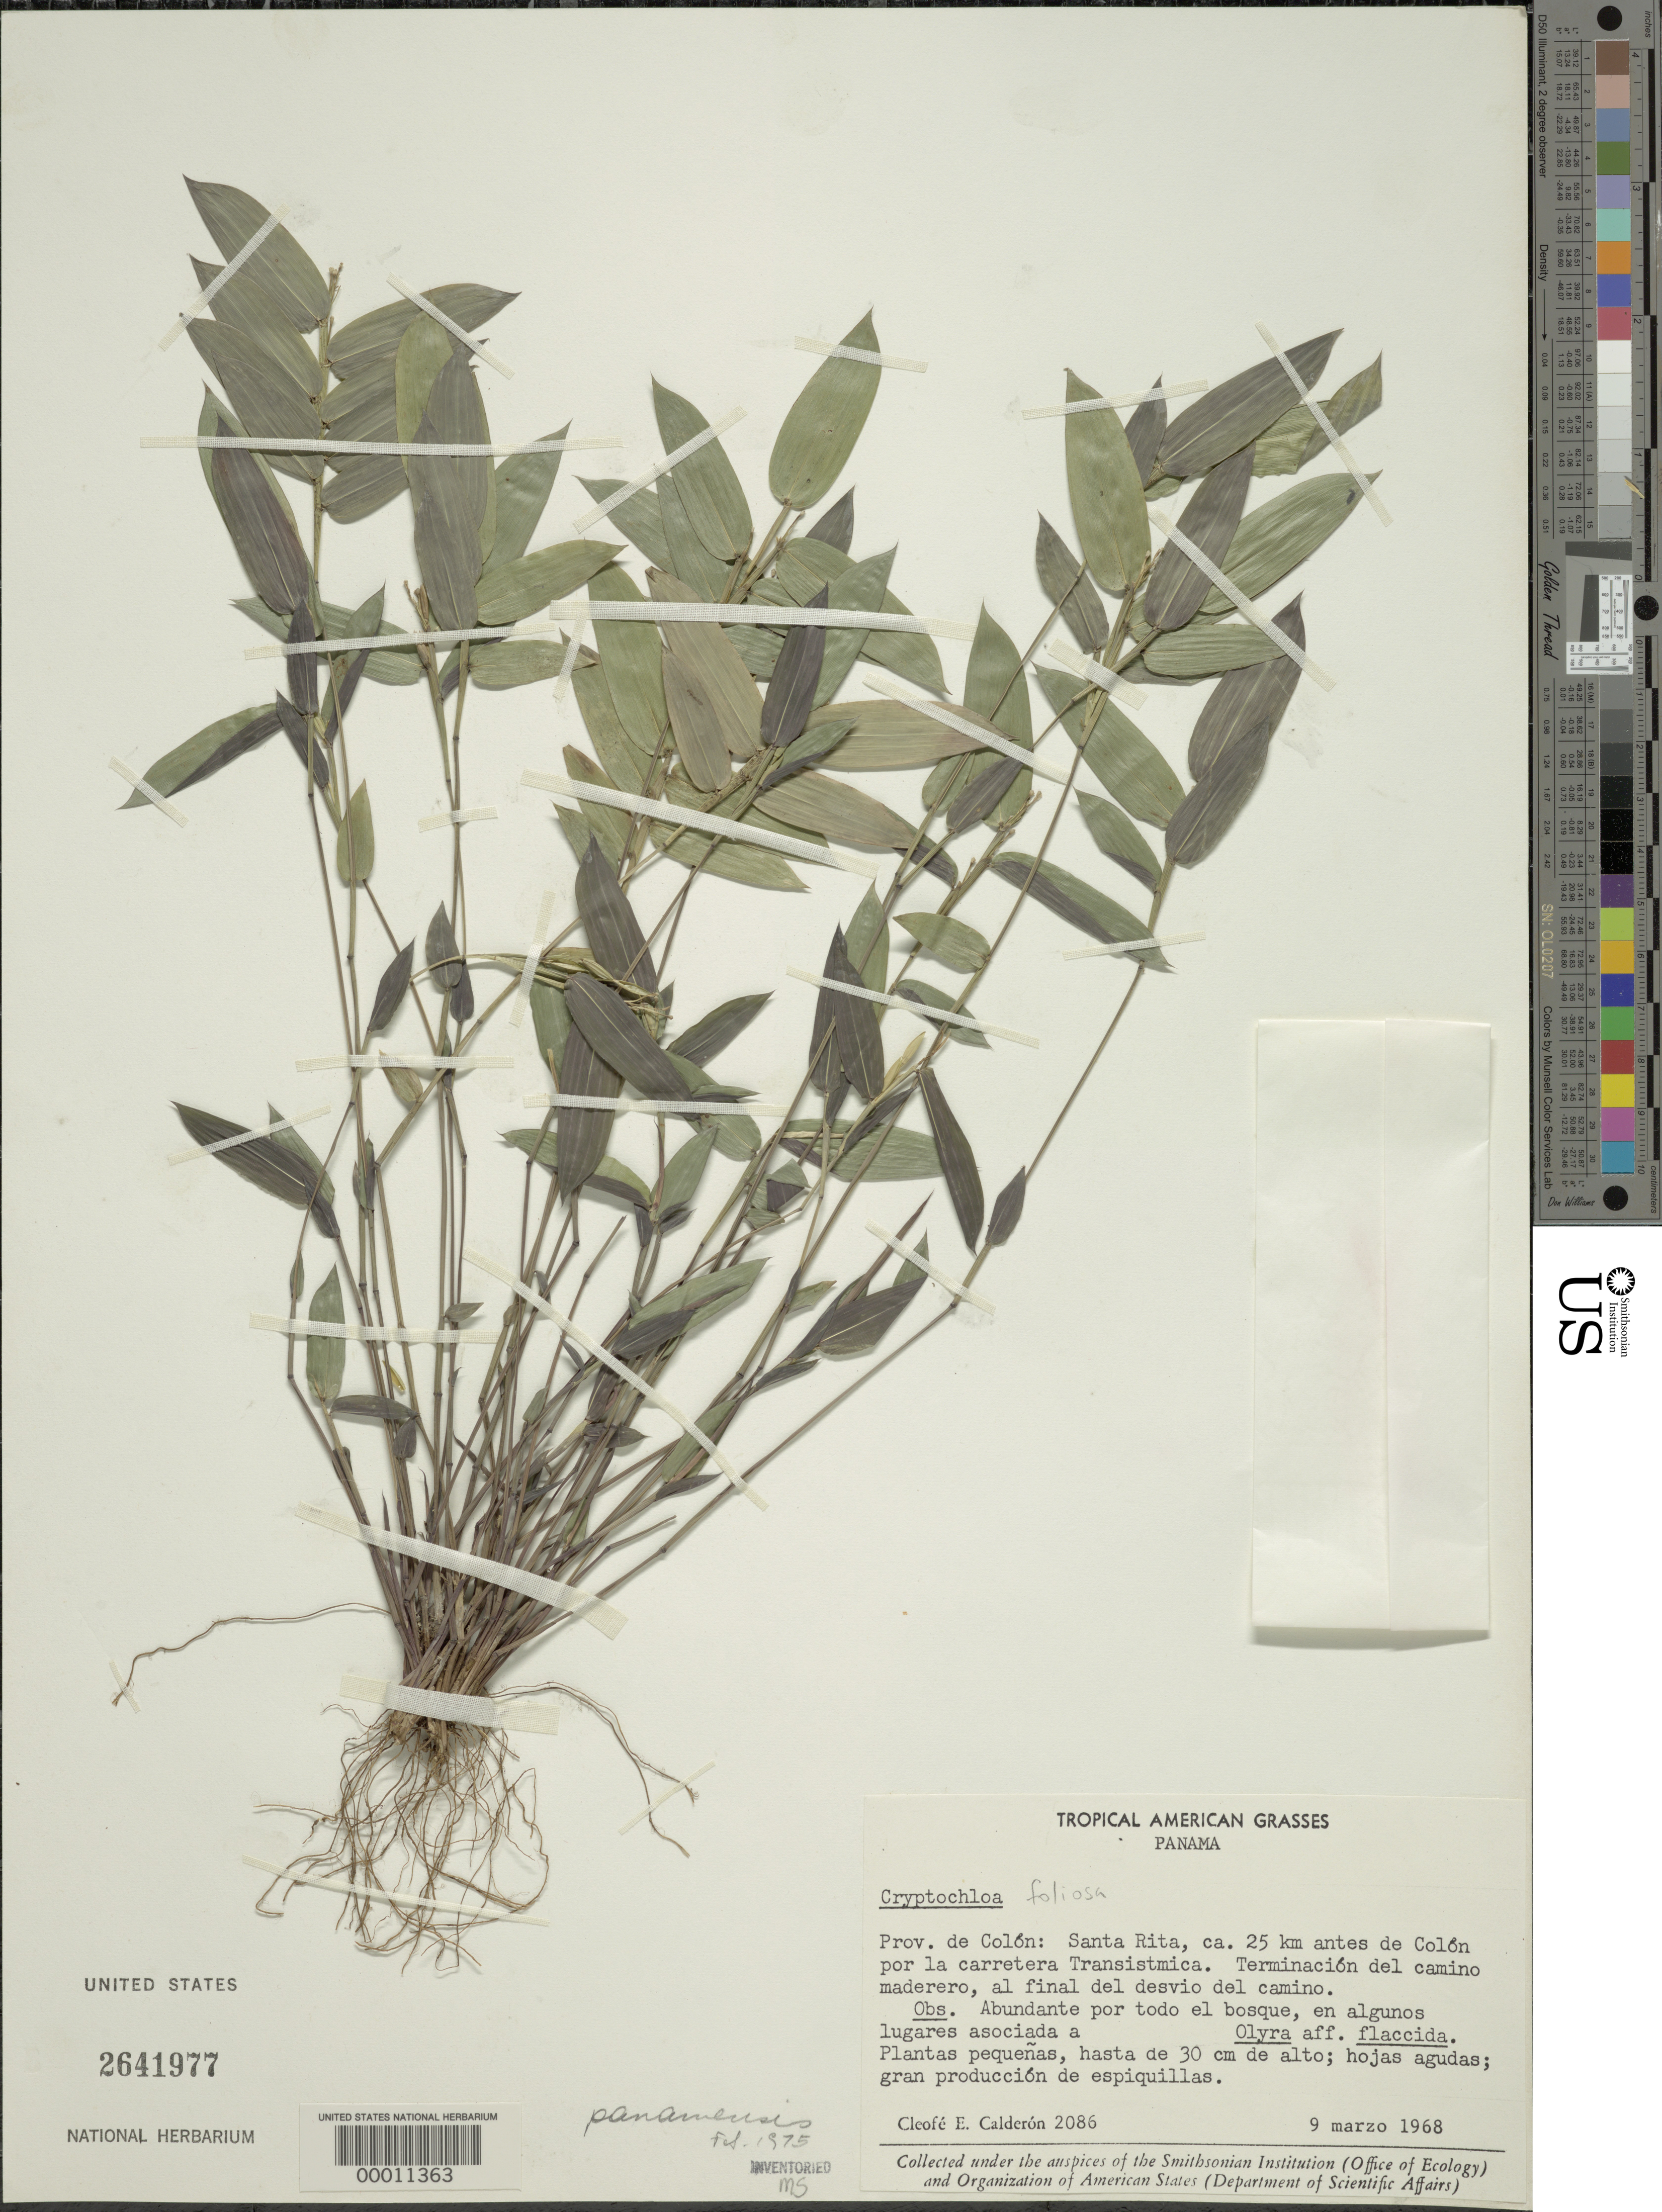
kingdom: Plantae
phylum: Tracheophyta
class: Liliopsida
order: Poales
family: Poaceae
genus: Cryptochloa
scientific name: Cryptochloa variana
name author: Swallen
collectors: C. E. Calderón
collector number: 2086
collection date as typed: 09 Mar 1968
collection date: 1968-03-09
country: Panama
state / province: Colón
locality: Santa Rita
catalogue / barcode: US 2641977